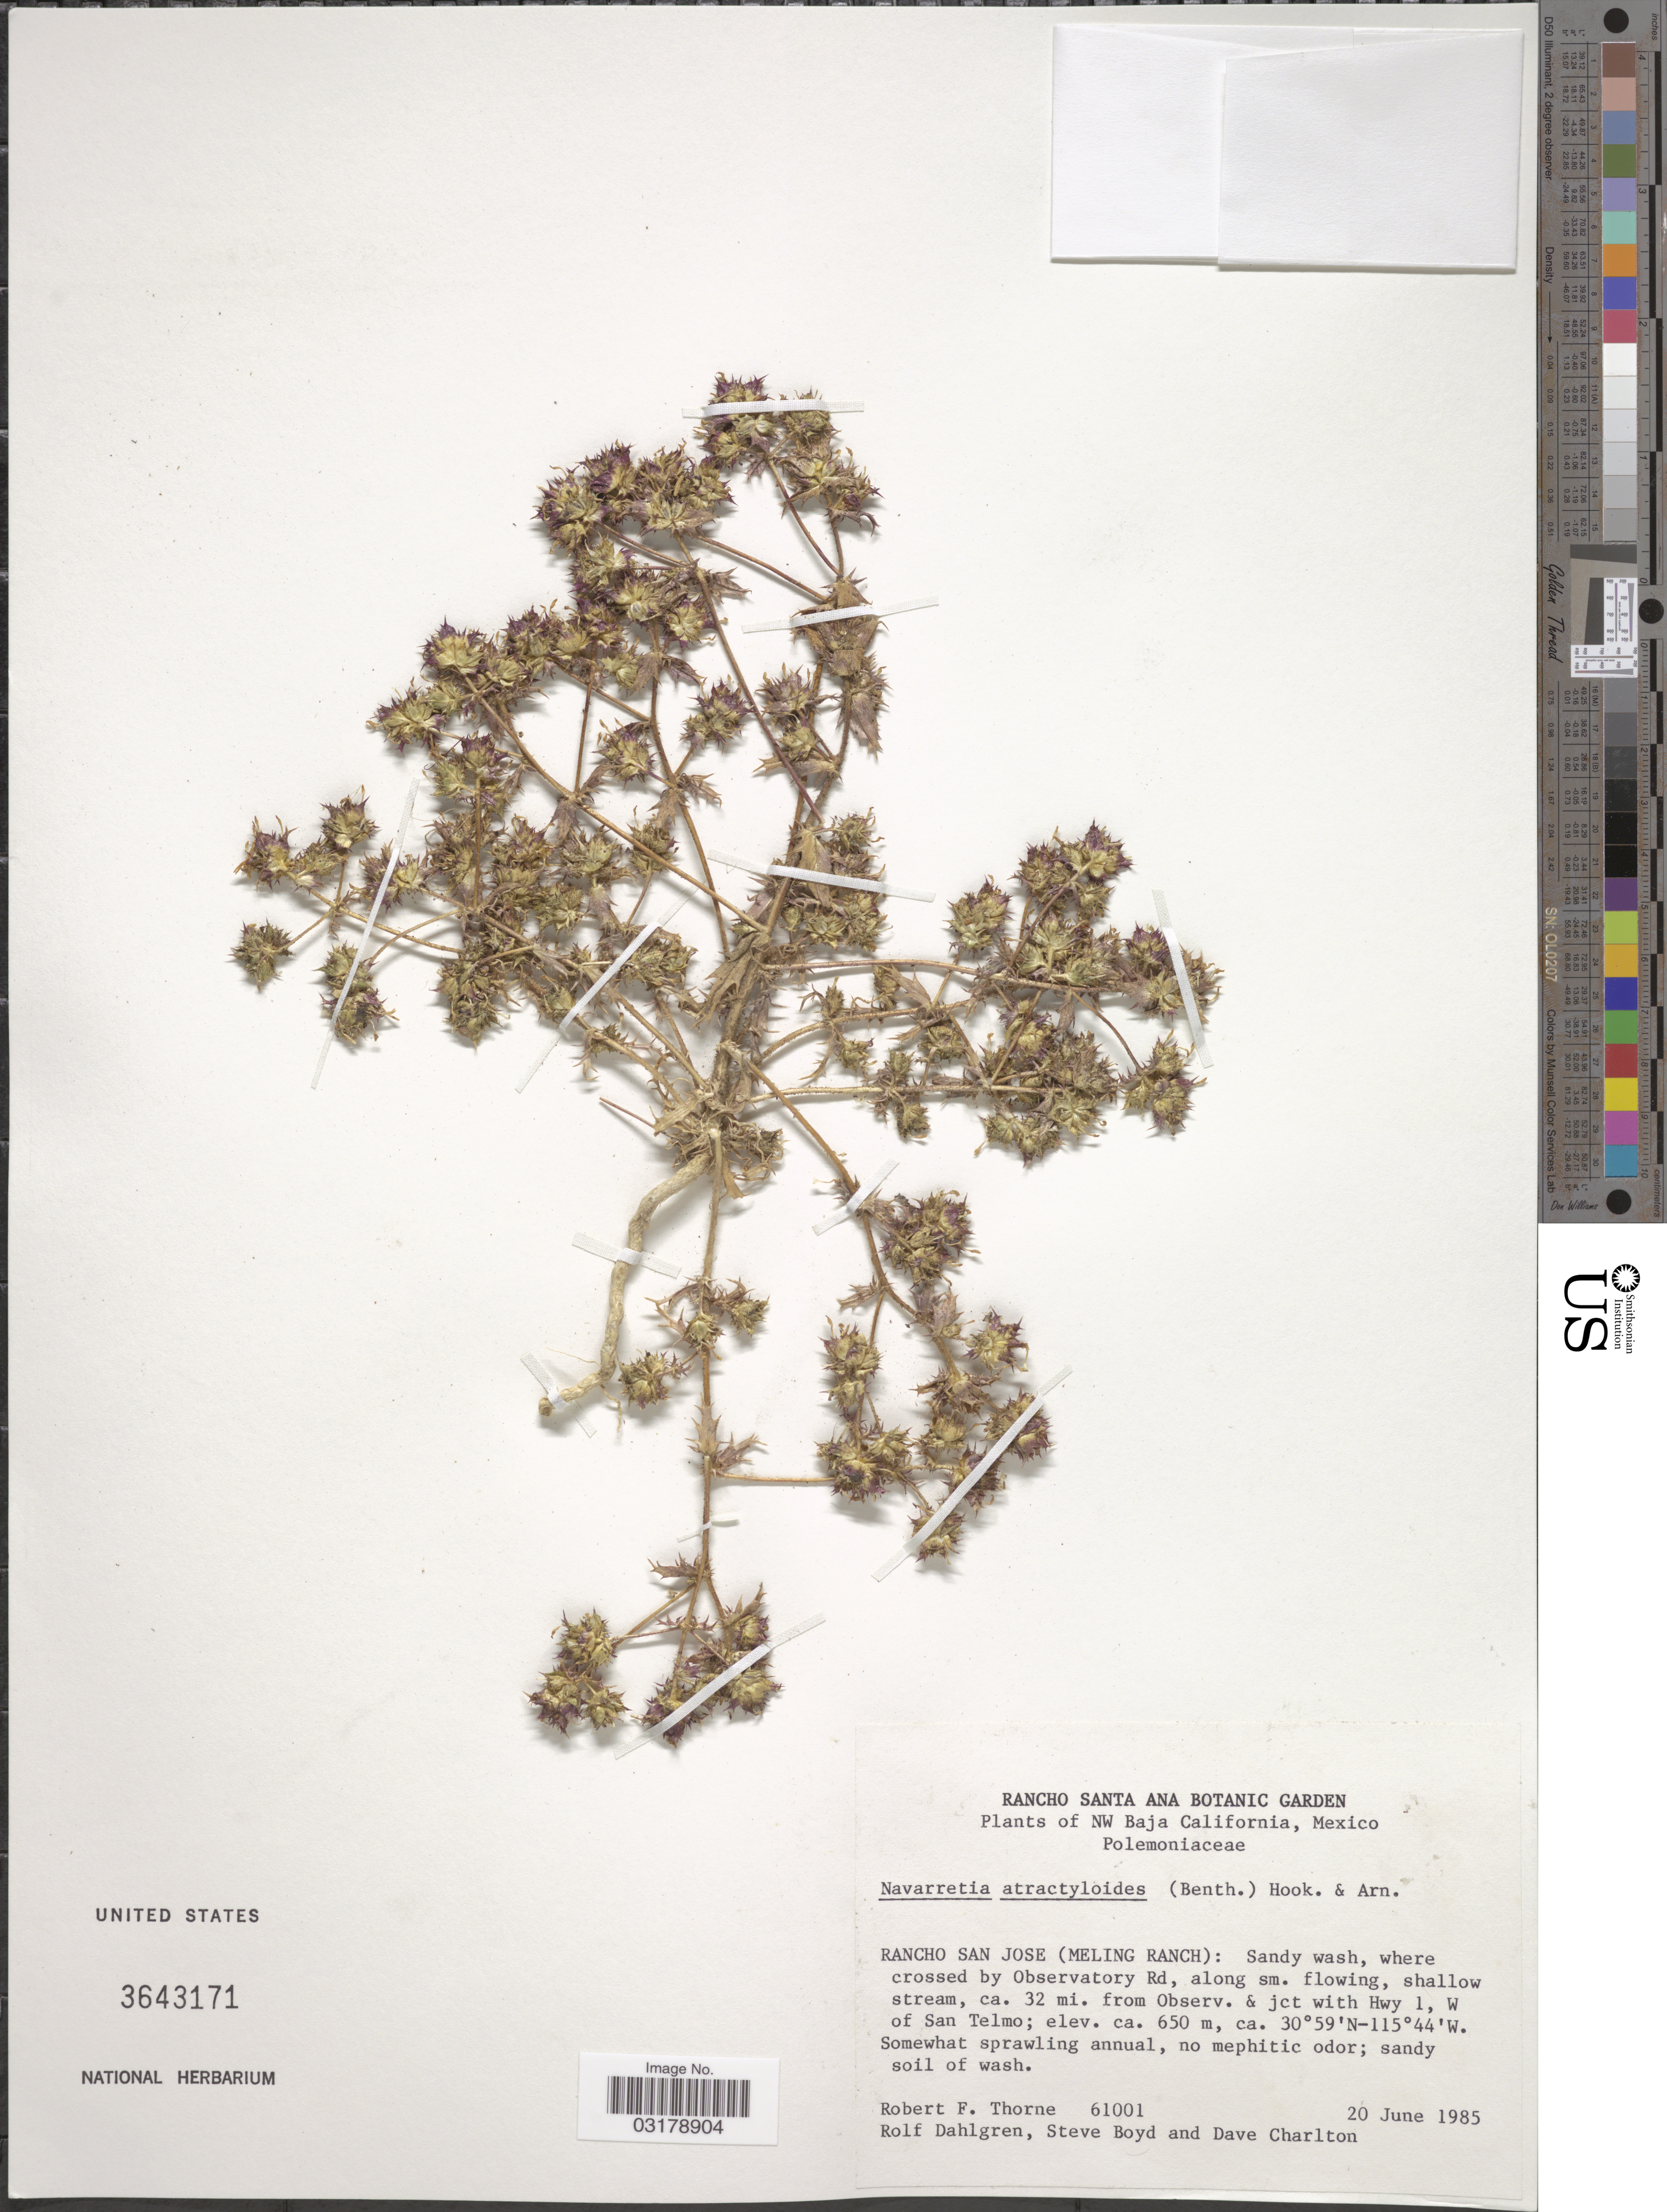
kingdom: Plantae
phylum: Tracheophyta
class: Magnoliopsida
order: Ericales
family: Polemoniaceae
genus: Navarretia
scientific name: Navarretia atractyloides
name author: (Benth.) Hook. & Arn.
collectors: R. F. Thorne, R. Dahlgren, S. Boyd & D. Charlton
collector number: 61001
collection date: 1985-06-20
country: Mexico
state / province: Baja California Norte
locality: NW Baja California. Rancho San Jose (Meling Ranch): Sandy wash, where crossed by Observatory Rd, along sm. flowing, shallow stream, ca. 32mi. from Observ. & jct with Hwy 1, W of San Telmo.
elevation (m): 650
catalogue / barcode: US 3643171